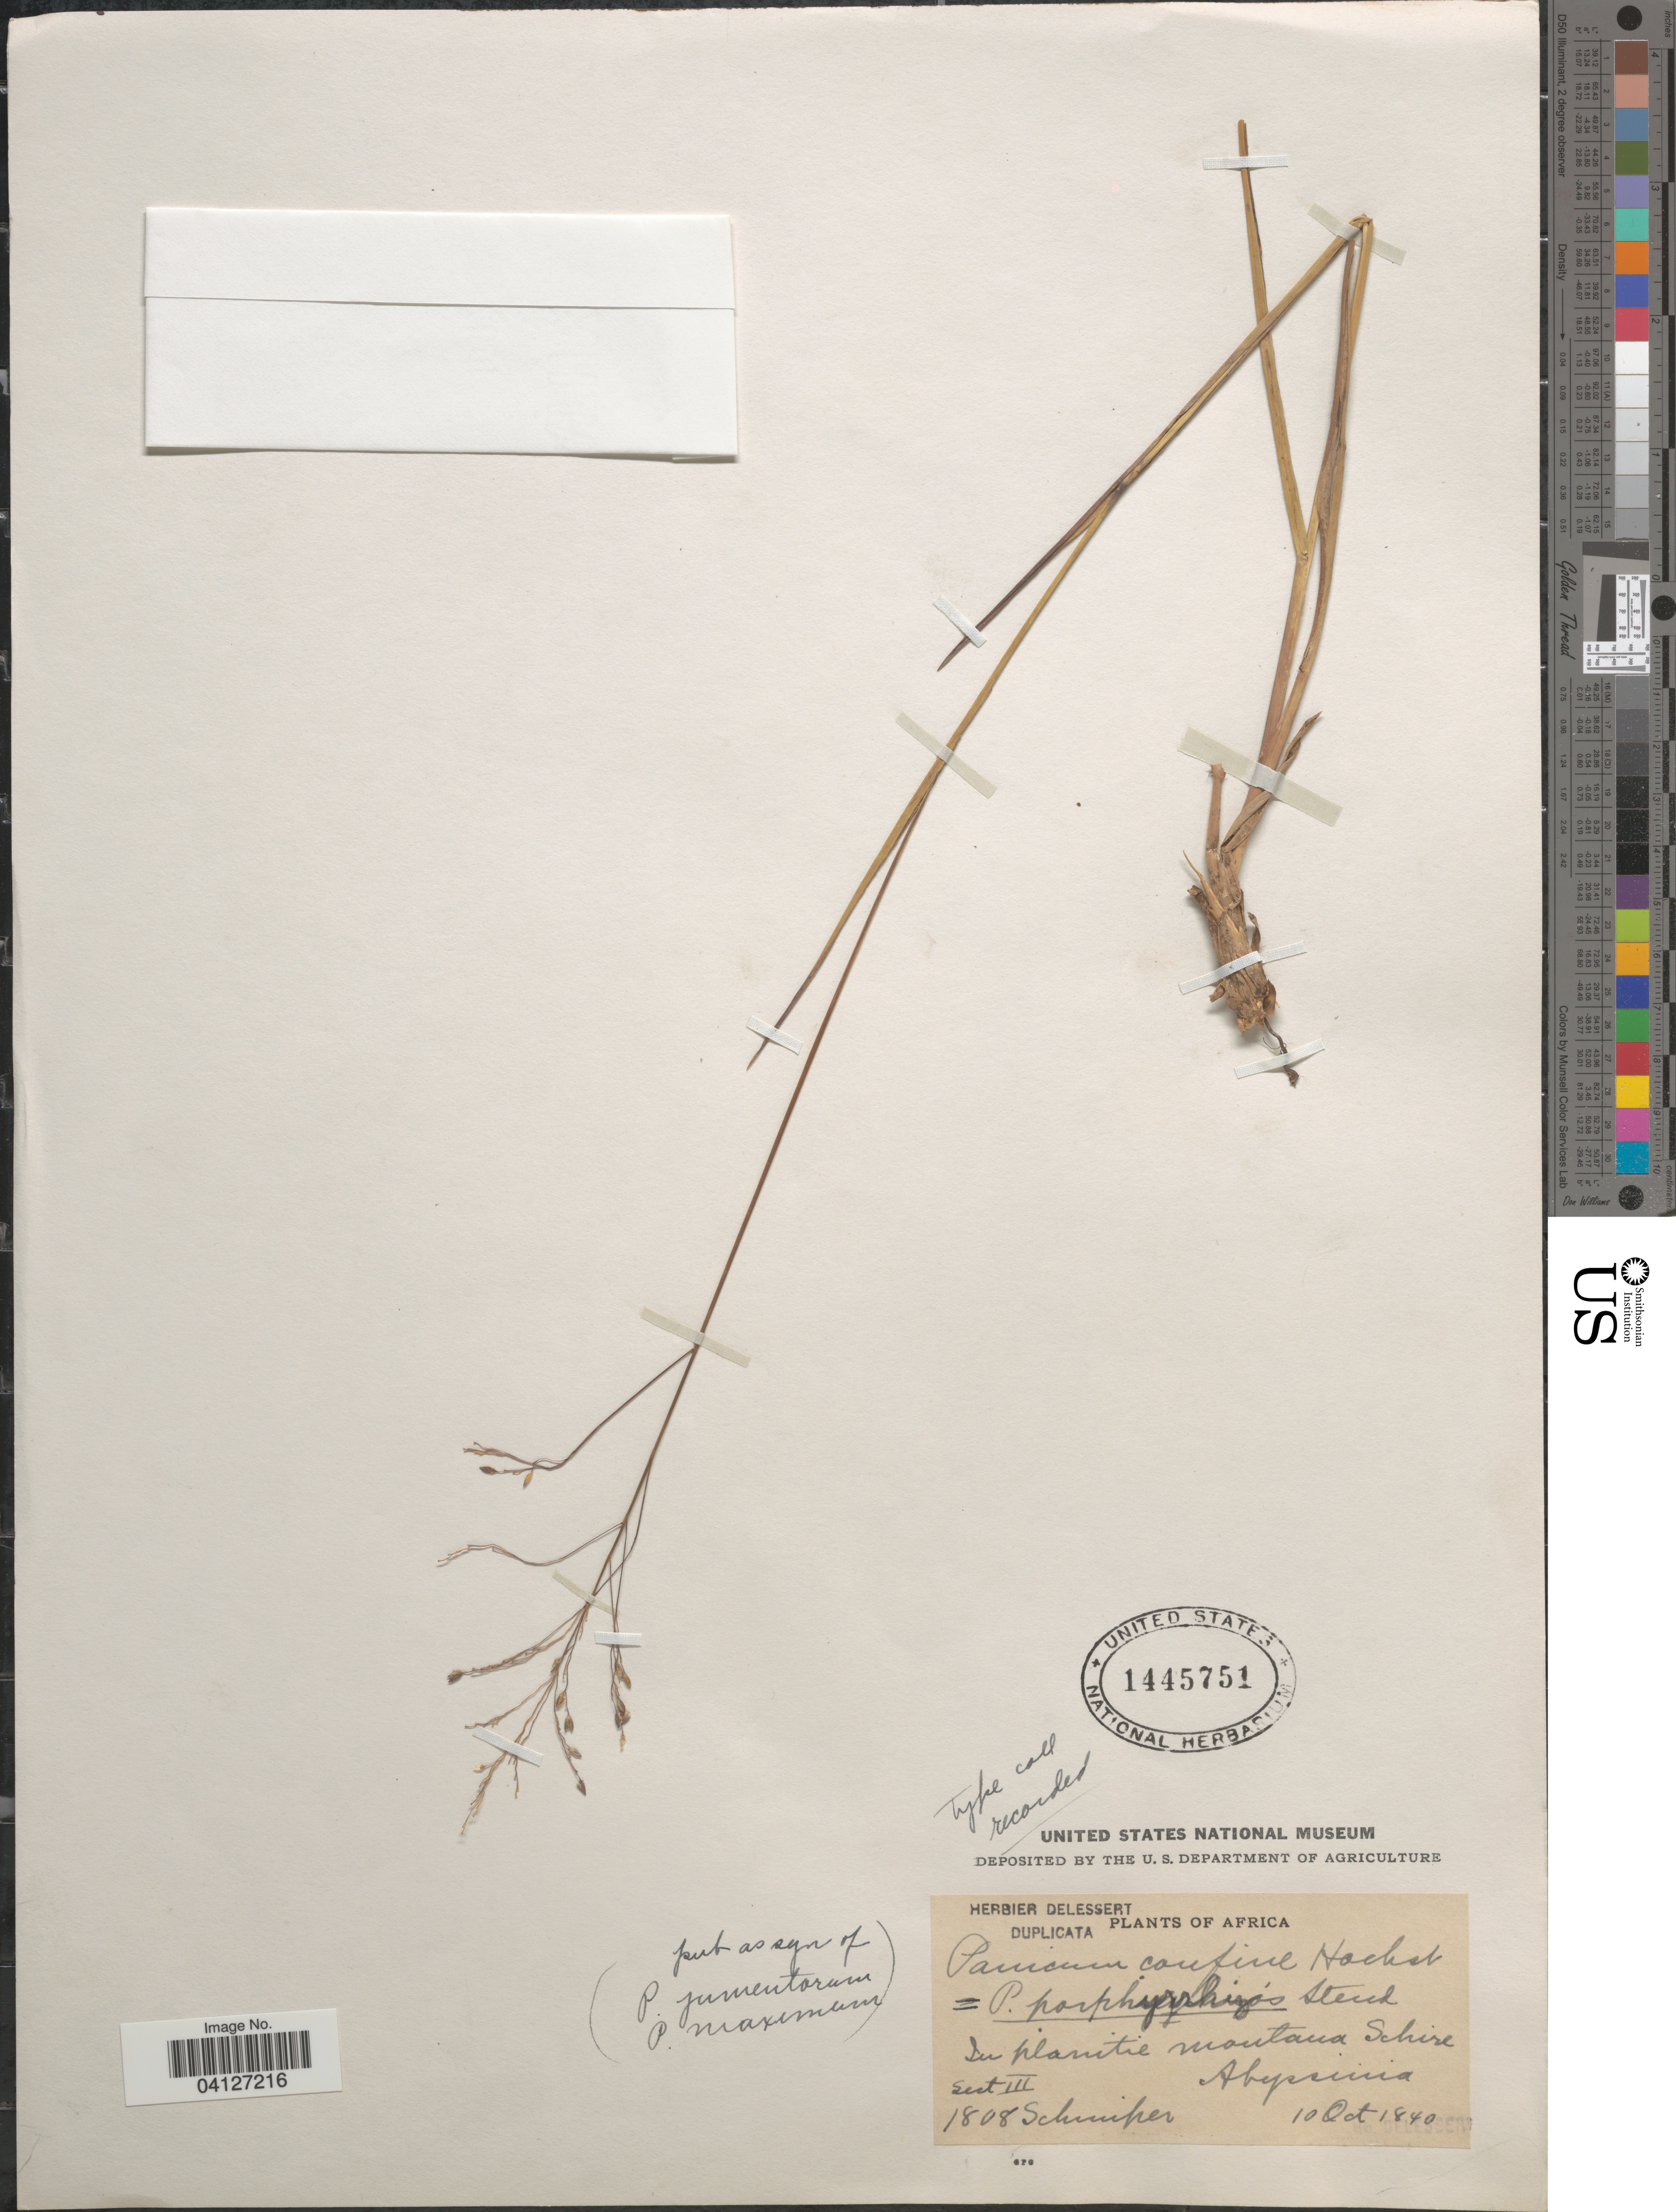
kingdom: Plantae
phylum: Tracheophyta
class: Liliopsida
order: Poales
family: Poaceae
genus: Panicum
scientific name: Panicum porphyrrhizos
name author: Steud.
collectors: -. Schimper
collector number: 1808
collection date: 1840-10-10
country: Ethiopia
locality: Abyssinia.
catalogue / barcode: US 1445751